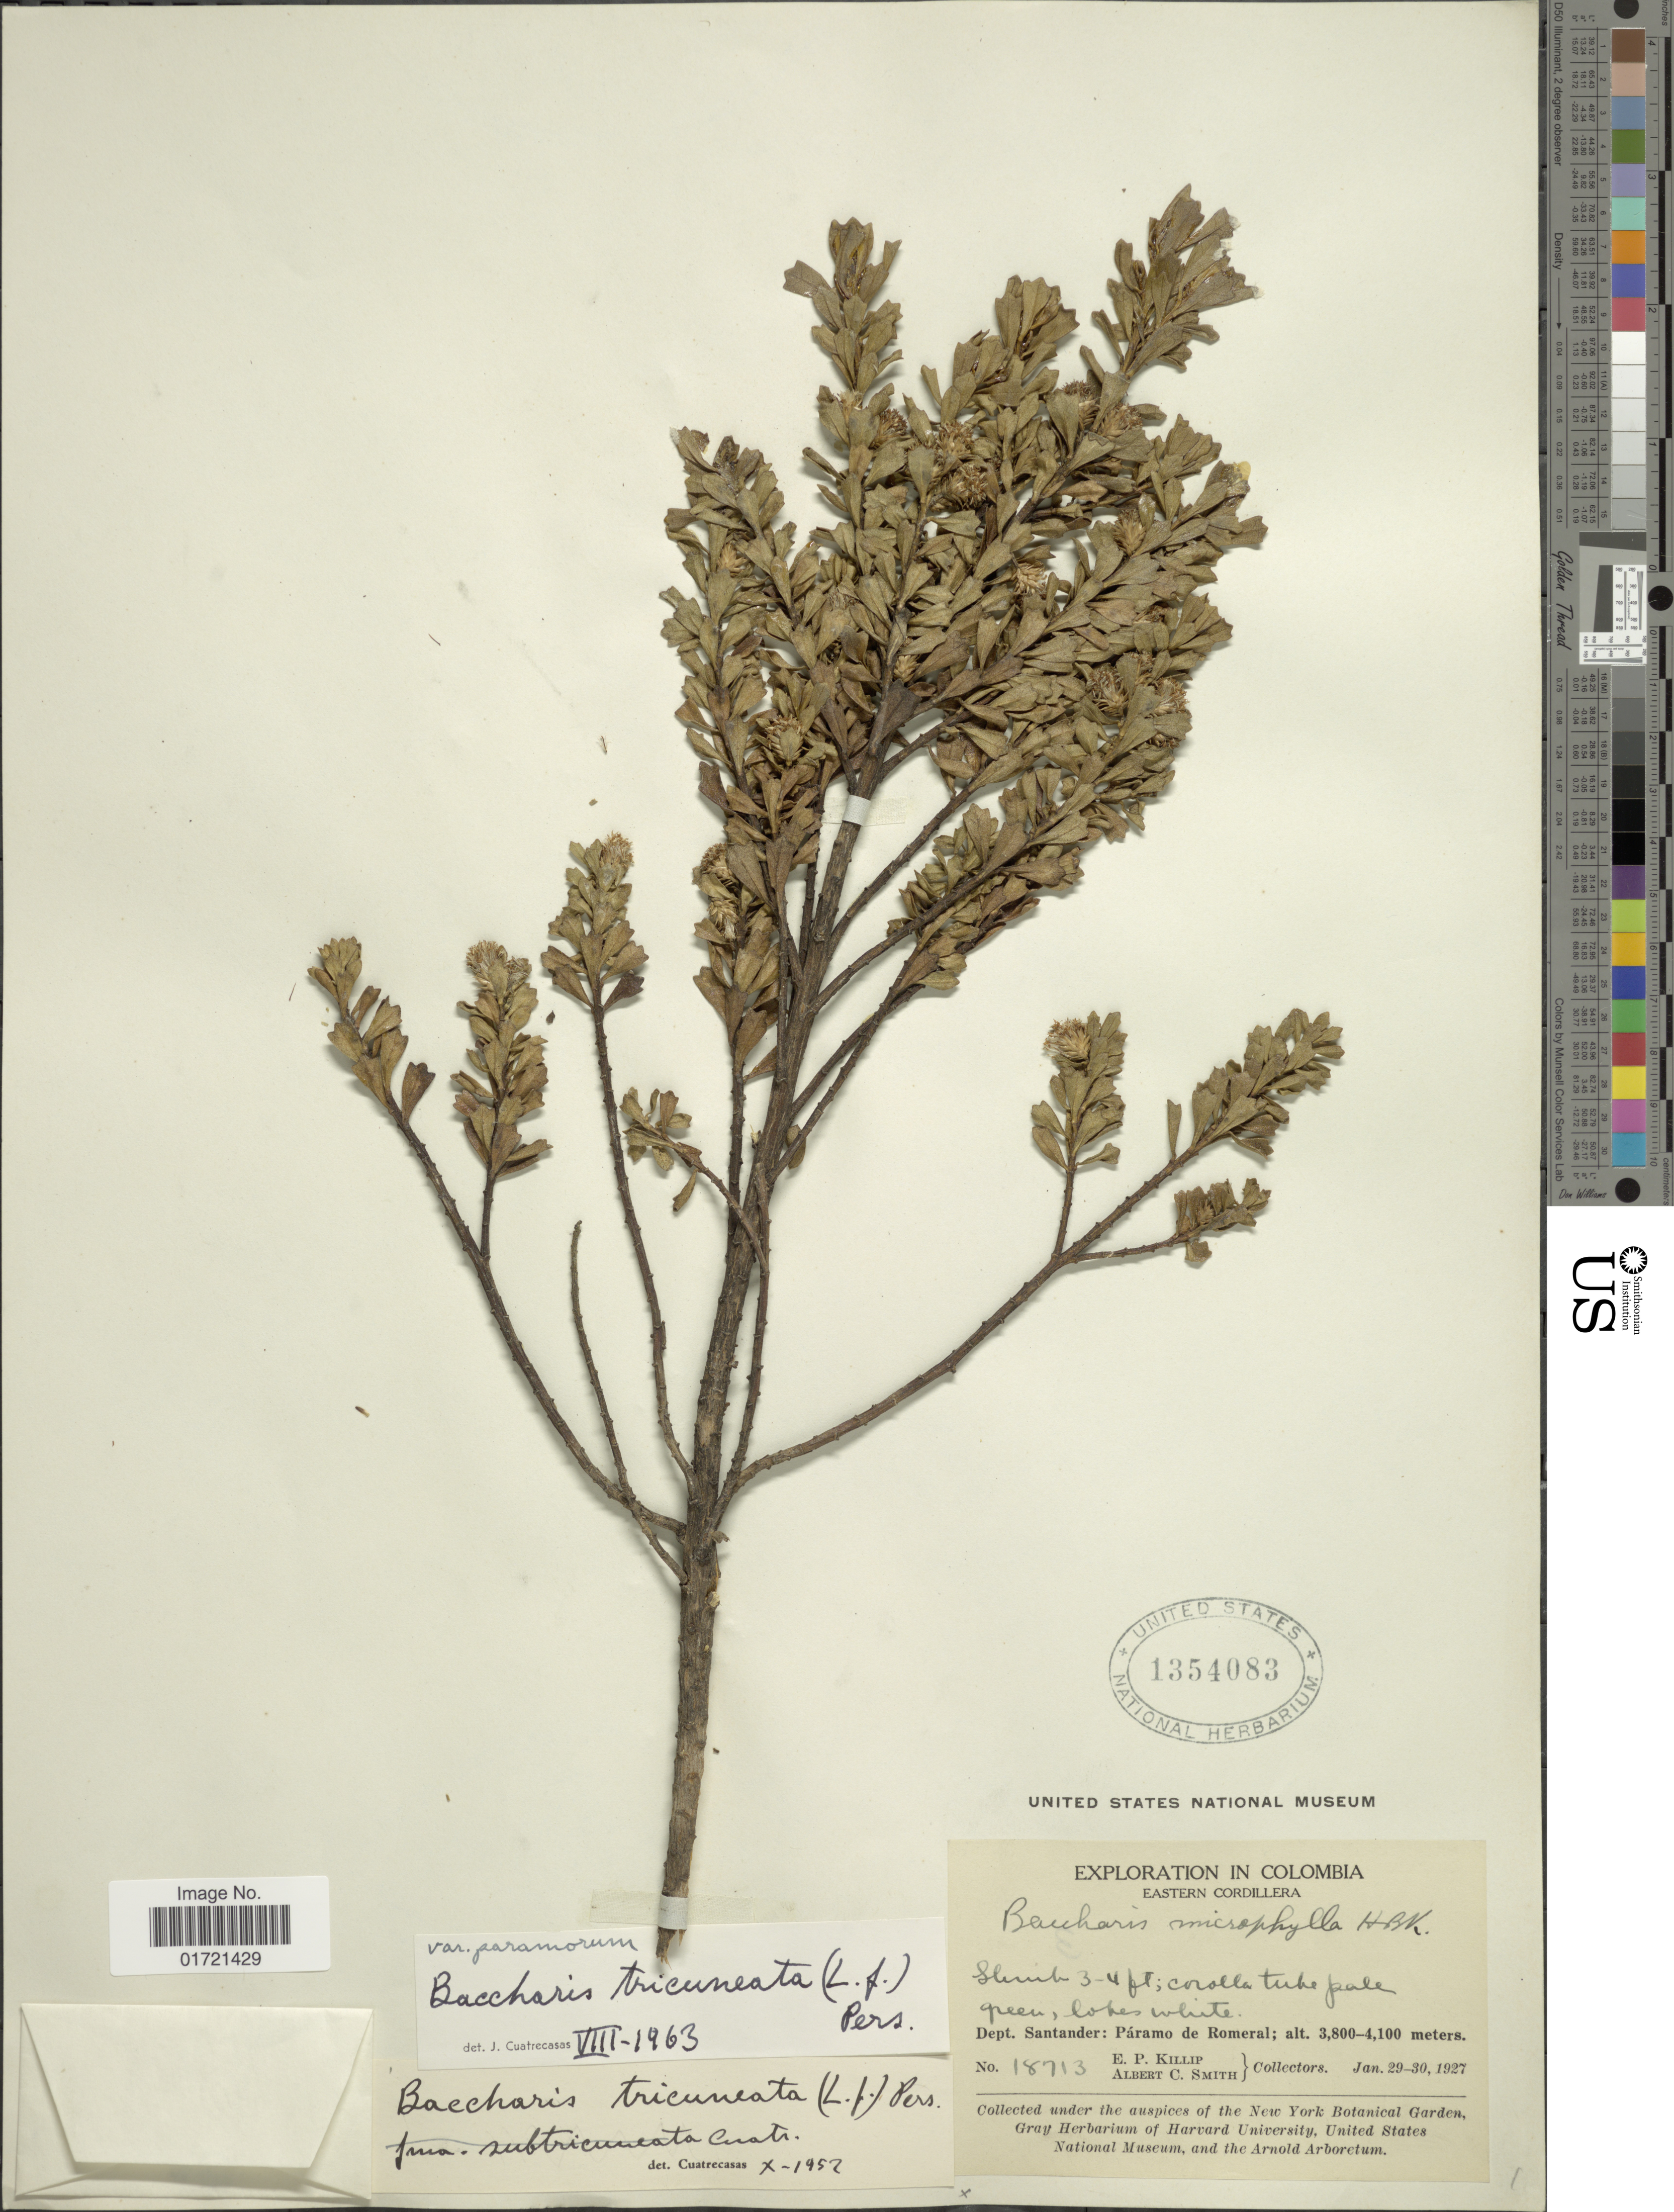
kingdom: Plantae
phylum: Tracheophyta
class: Magnoliopsida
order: Asterales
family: Asteraceae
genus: Baccharis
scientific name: Baccharis tricuneata var. paramorum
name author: Cuatrec.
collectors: E. P. Killip & A. C. Smith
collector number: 18713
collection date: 1927-01-29/1927-01-30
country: Colombia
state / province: Santander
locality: Eastern Cordillera, Paramo de Romeral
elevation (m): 3800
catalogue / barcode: US 1354083